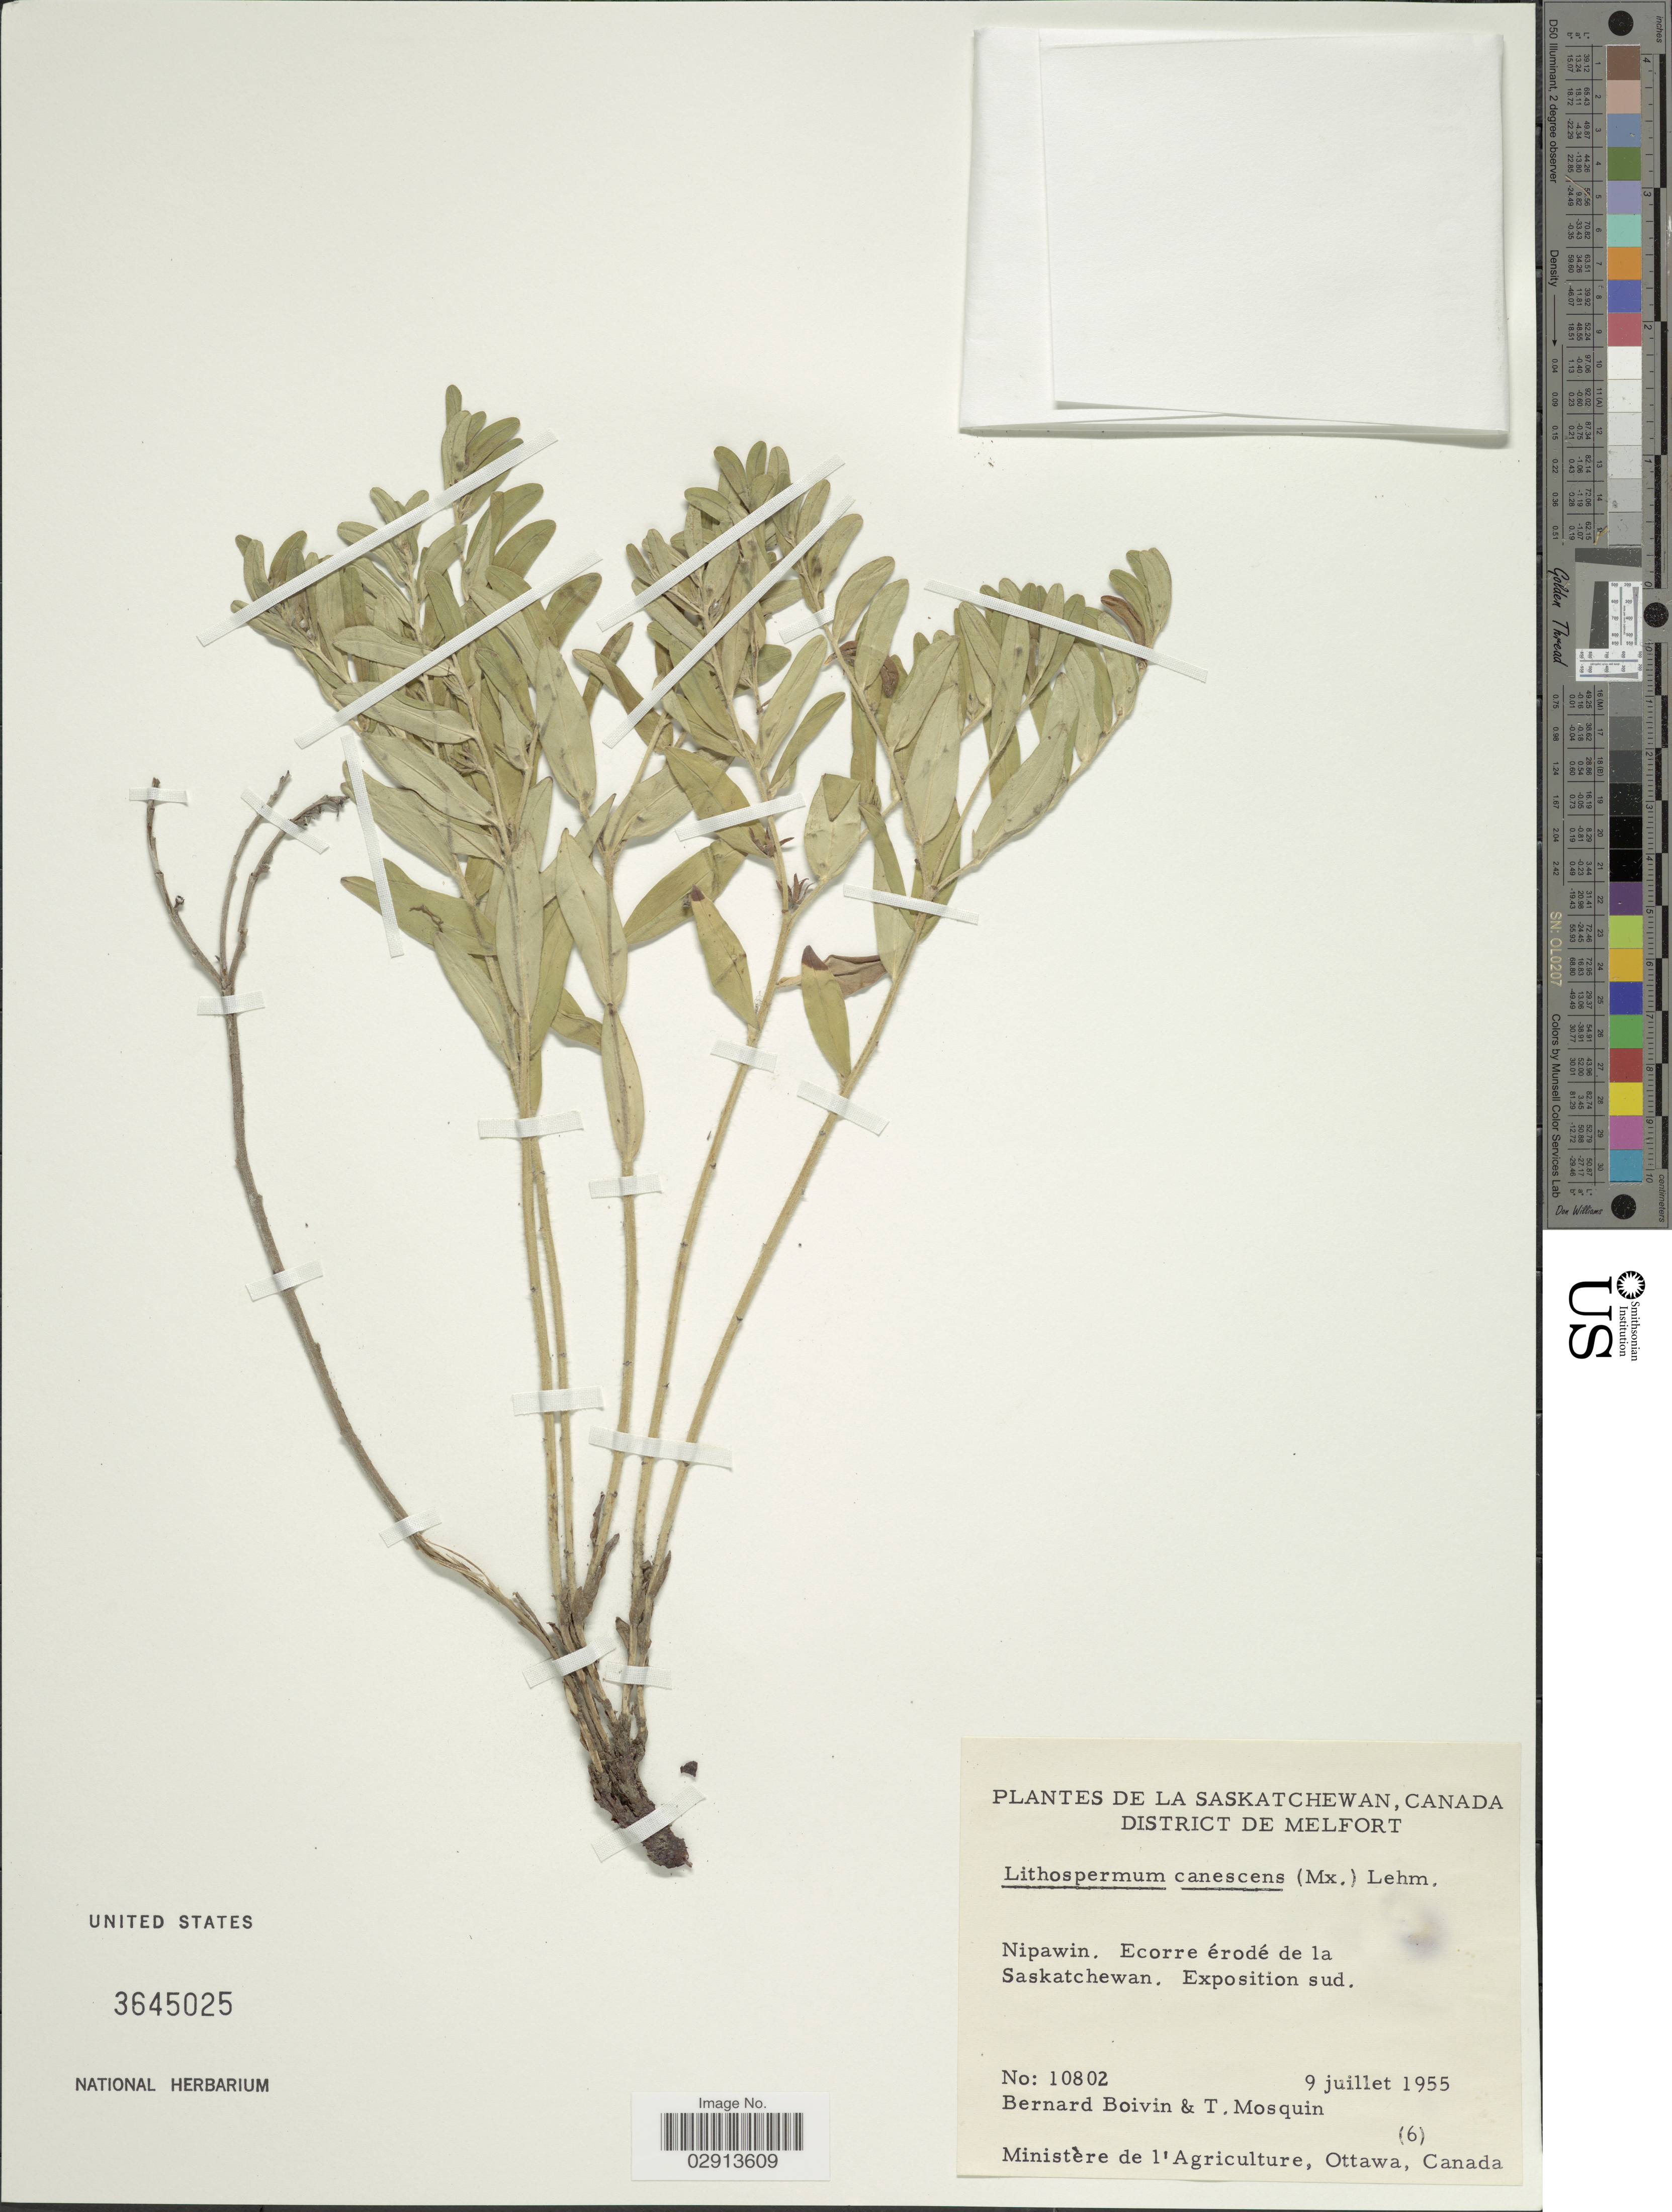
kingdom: Plantae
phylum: Tracheophyta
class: Magnoliopsida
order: Boraginales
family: Boraginaceae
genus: Lithospermum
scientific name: Lithospermum canescens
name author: (Michx.) Lehm.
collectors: J. R. B. Boivin & T. Mosquin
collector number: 10802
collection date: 1955-07-09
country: Canada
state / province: Saskatchewan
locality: District de Melfort. Nipawin. Ecorre érodé de la Saskatchewan. Exposition sud.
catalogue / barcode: US 3645025